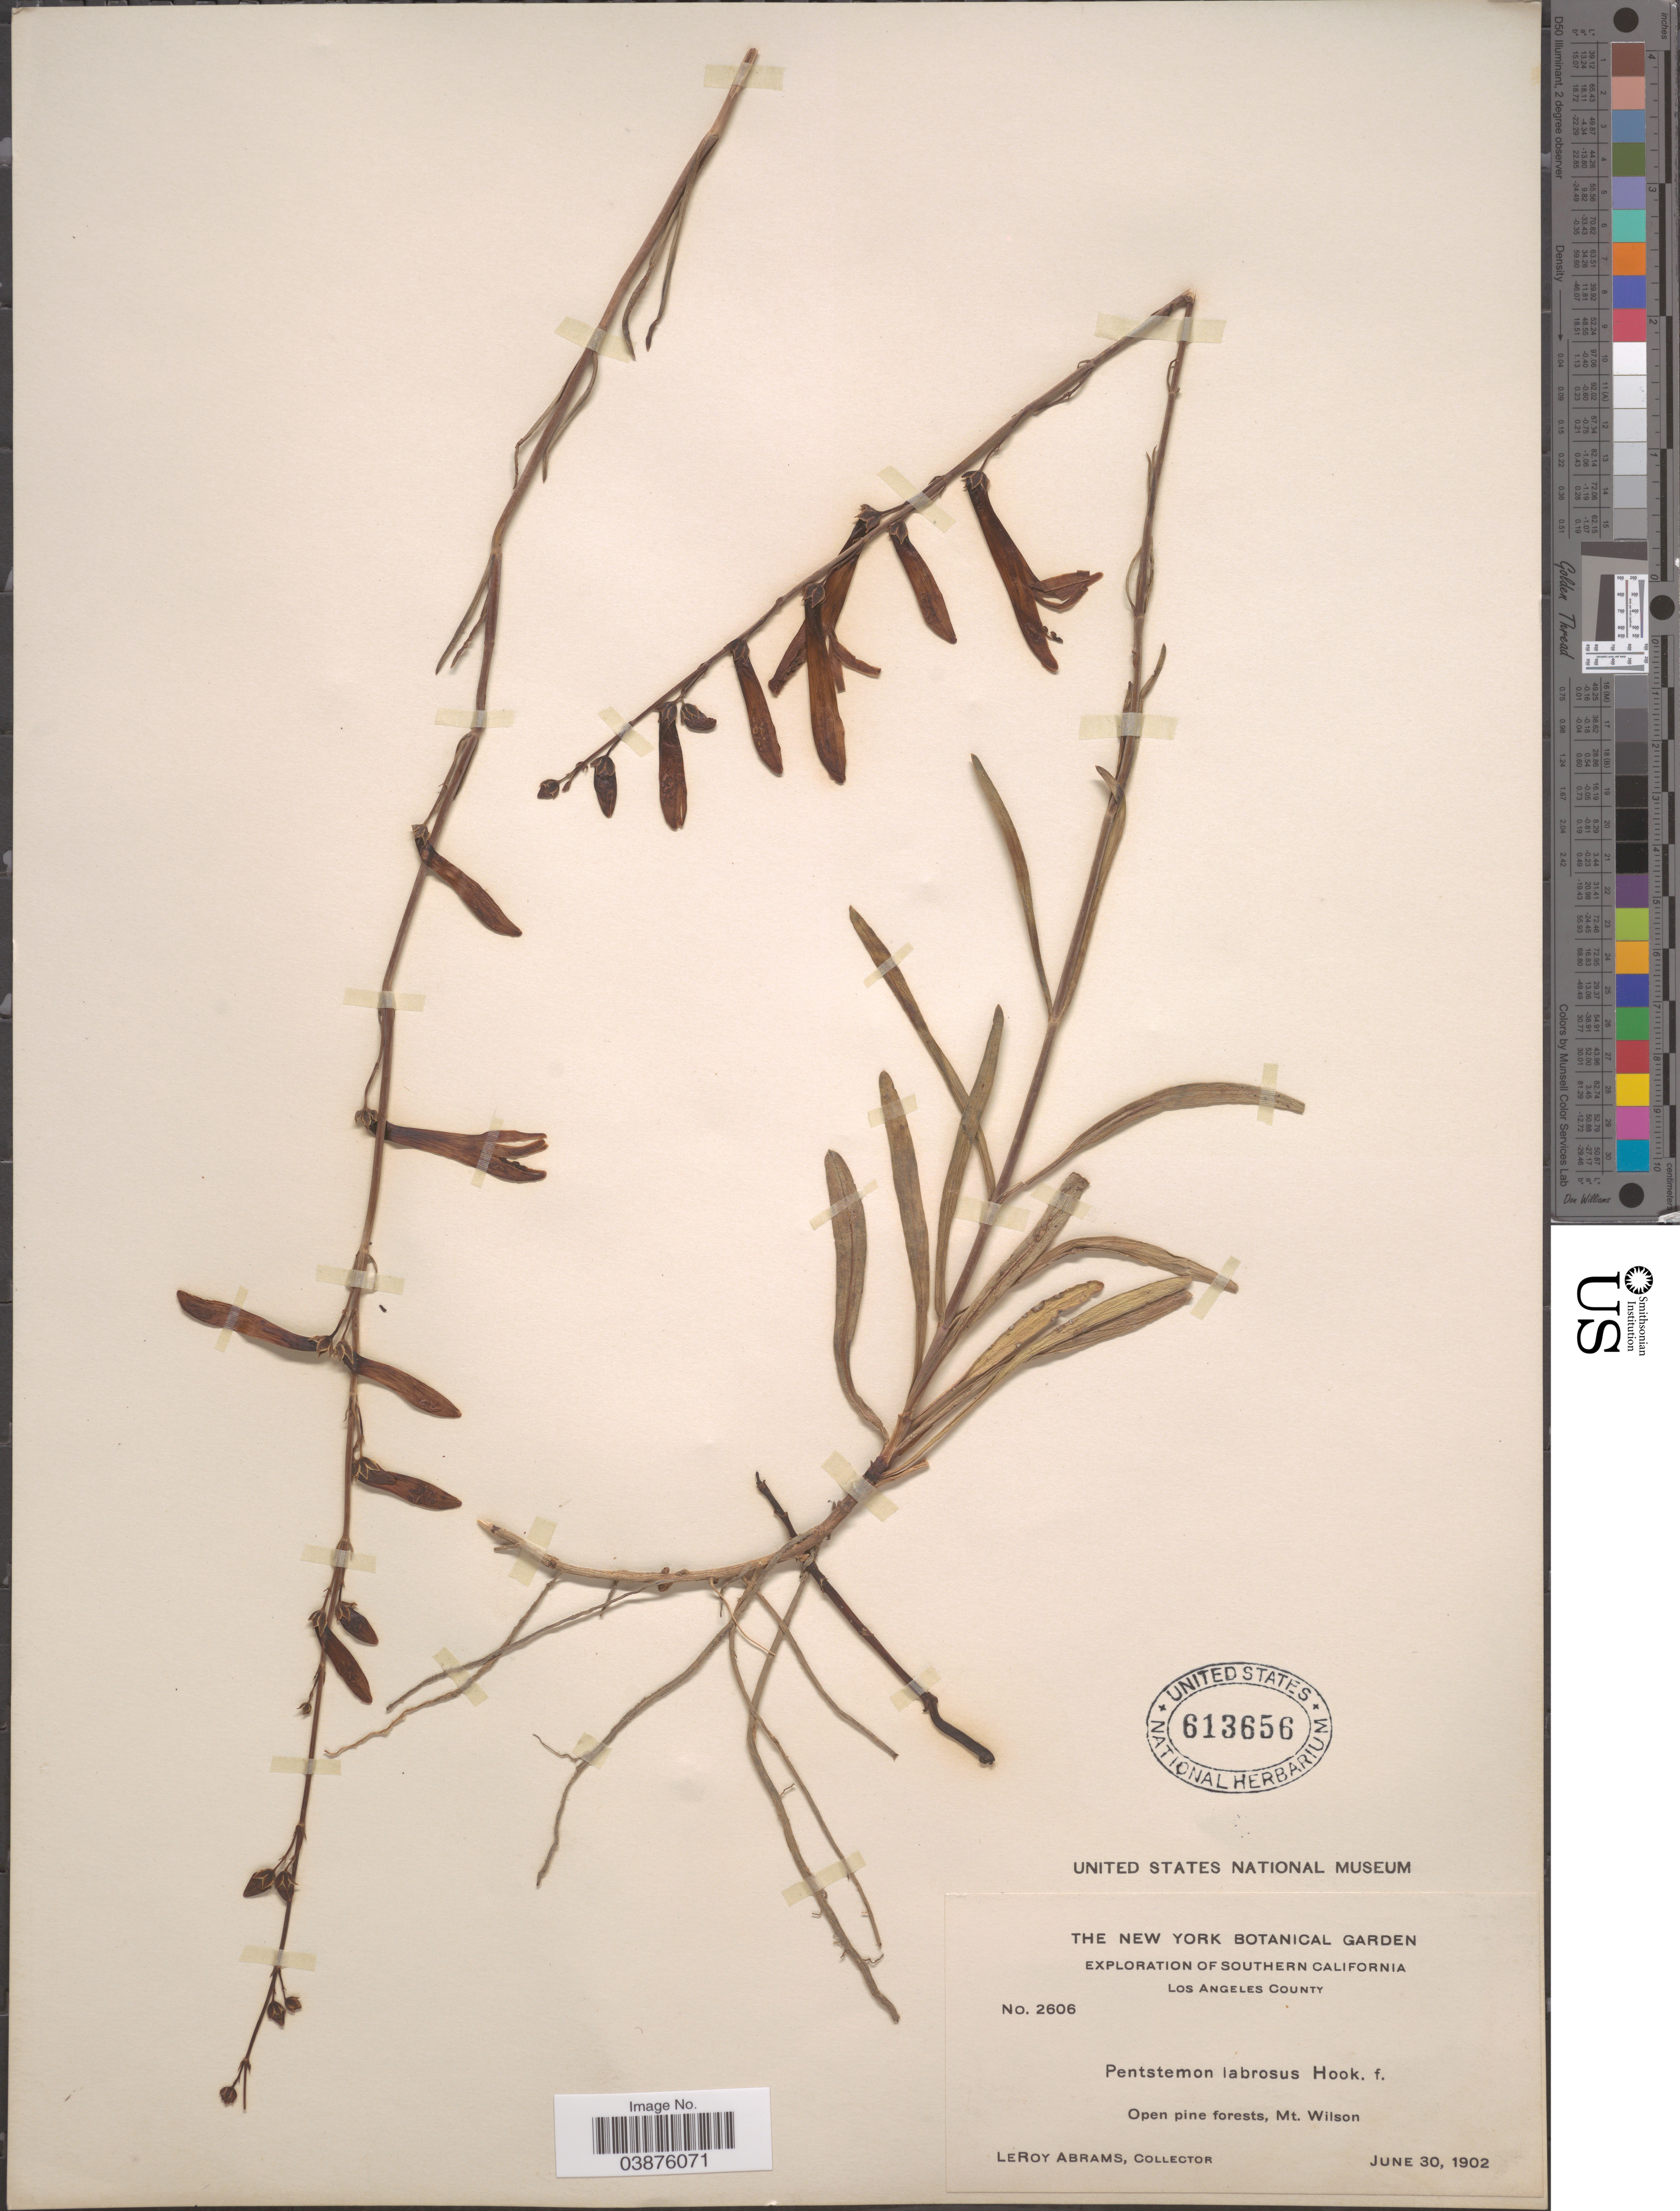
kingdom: Plantae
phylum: Tracheophyta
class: Magnoliopsida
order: Lamiales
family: Plantaginaceae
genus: Penstemon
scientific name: Penstemon labrosus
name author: (A. Gray) Mast. ex Hook. f.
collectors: L. Abrams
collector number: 2606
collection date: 1902-06-30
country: United States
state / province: California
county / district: Los Angeles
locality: Southern California. Los Angeles County. Open pine forest, Mt. Wilson.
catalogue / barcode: US 613656